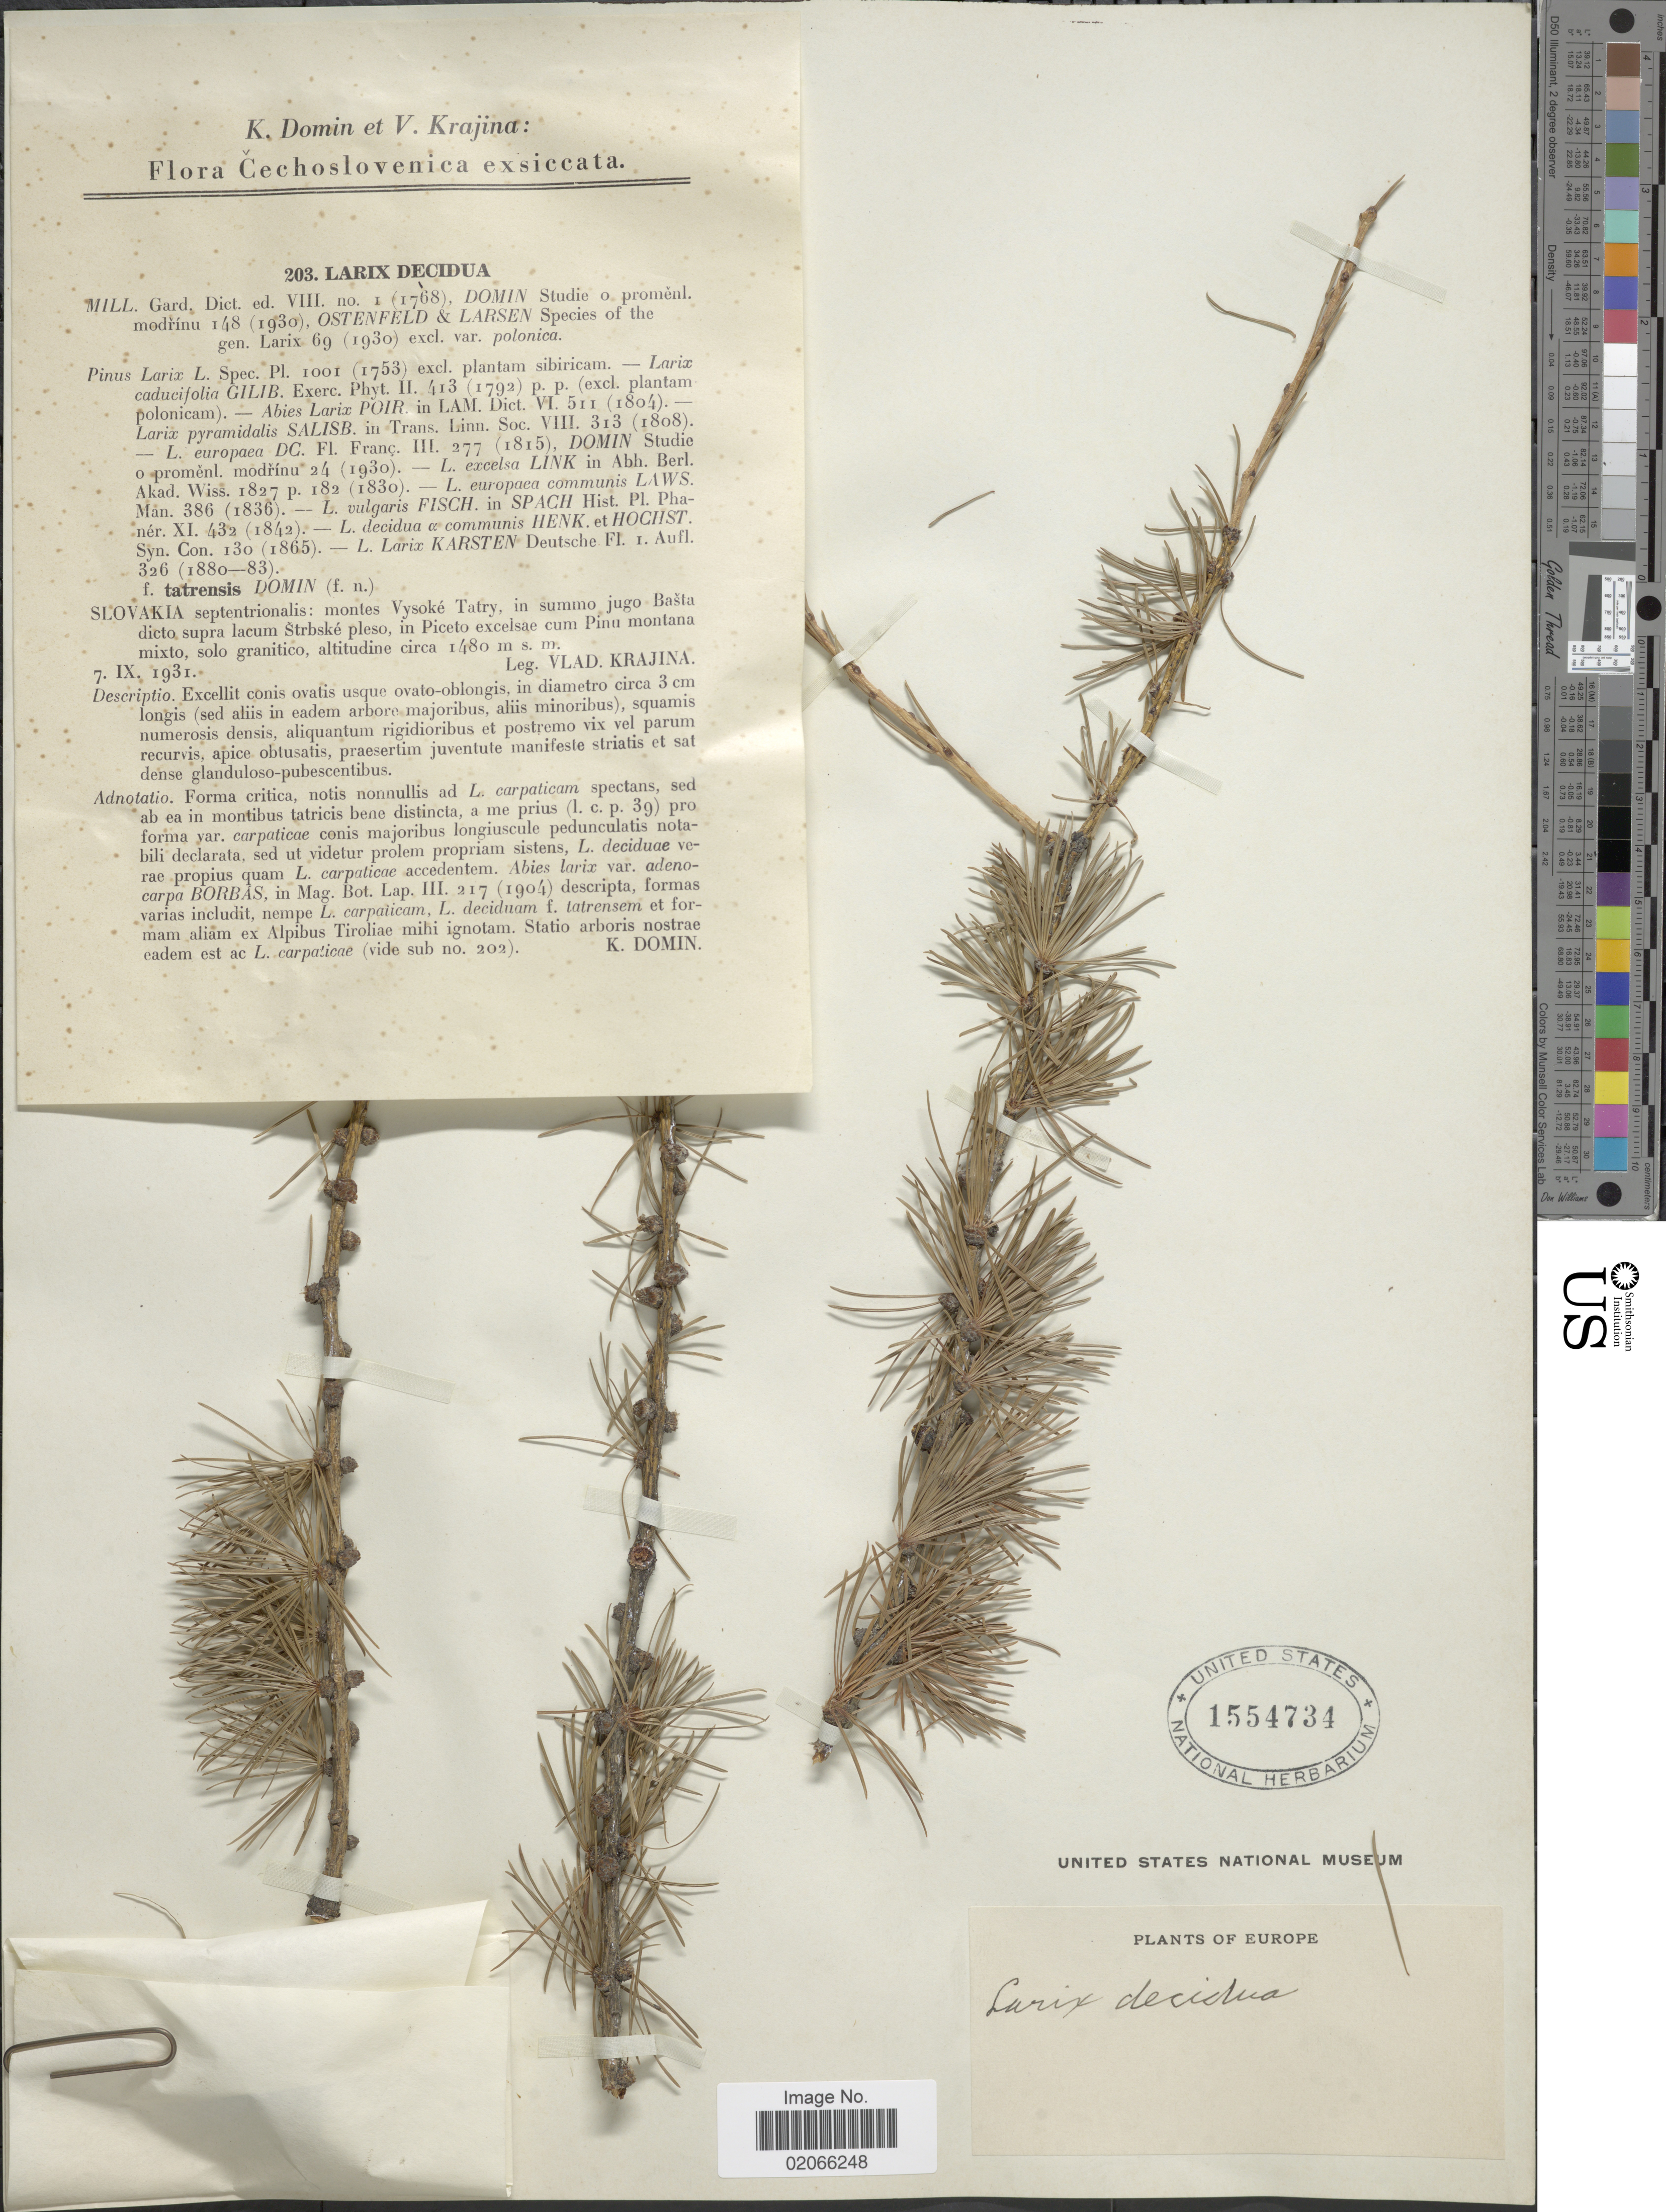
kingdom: Plantae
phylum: Tracheophyta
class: Pinopsida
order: Pinales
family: Pinaceae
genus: Larix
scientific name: Larix decidua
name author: Mill.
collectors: K. Domin & V. Krajina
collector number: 203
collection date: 1931-09-07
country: Slovakia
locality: Spetentrionalis: montes Vysoke tatry, in summo jugo Basta dicto supra lacum Strbske pleso, in Piceto excelsae cum Pinu montana mixto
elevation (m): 1480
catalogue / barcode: US 1554734